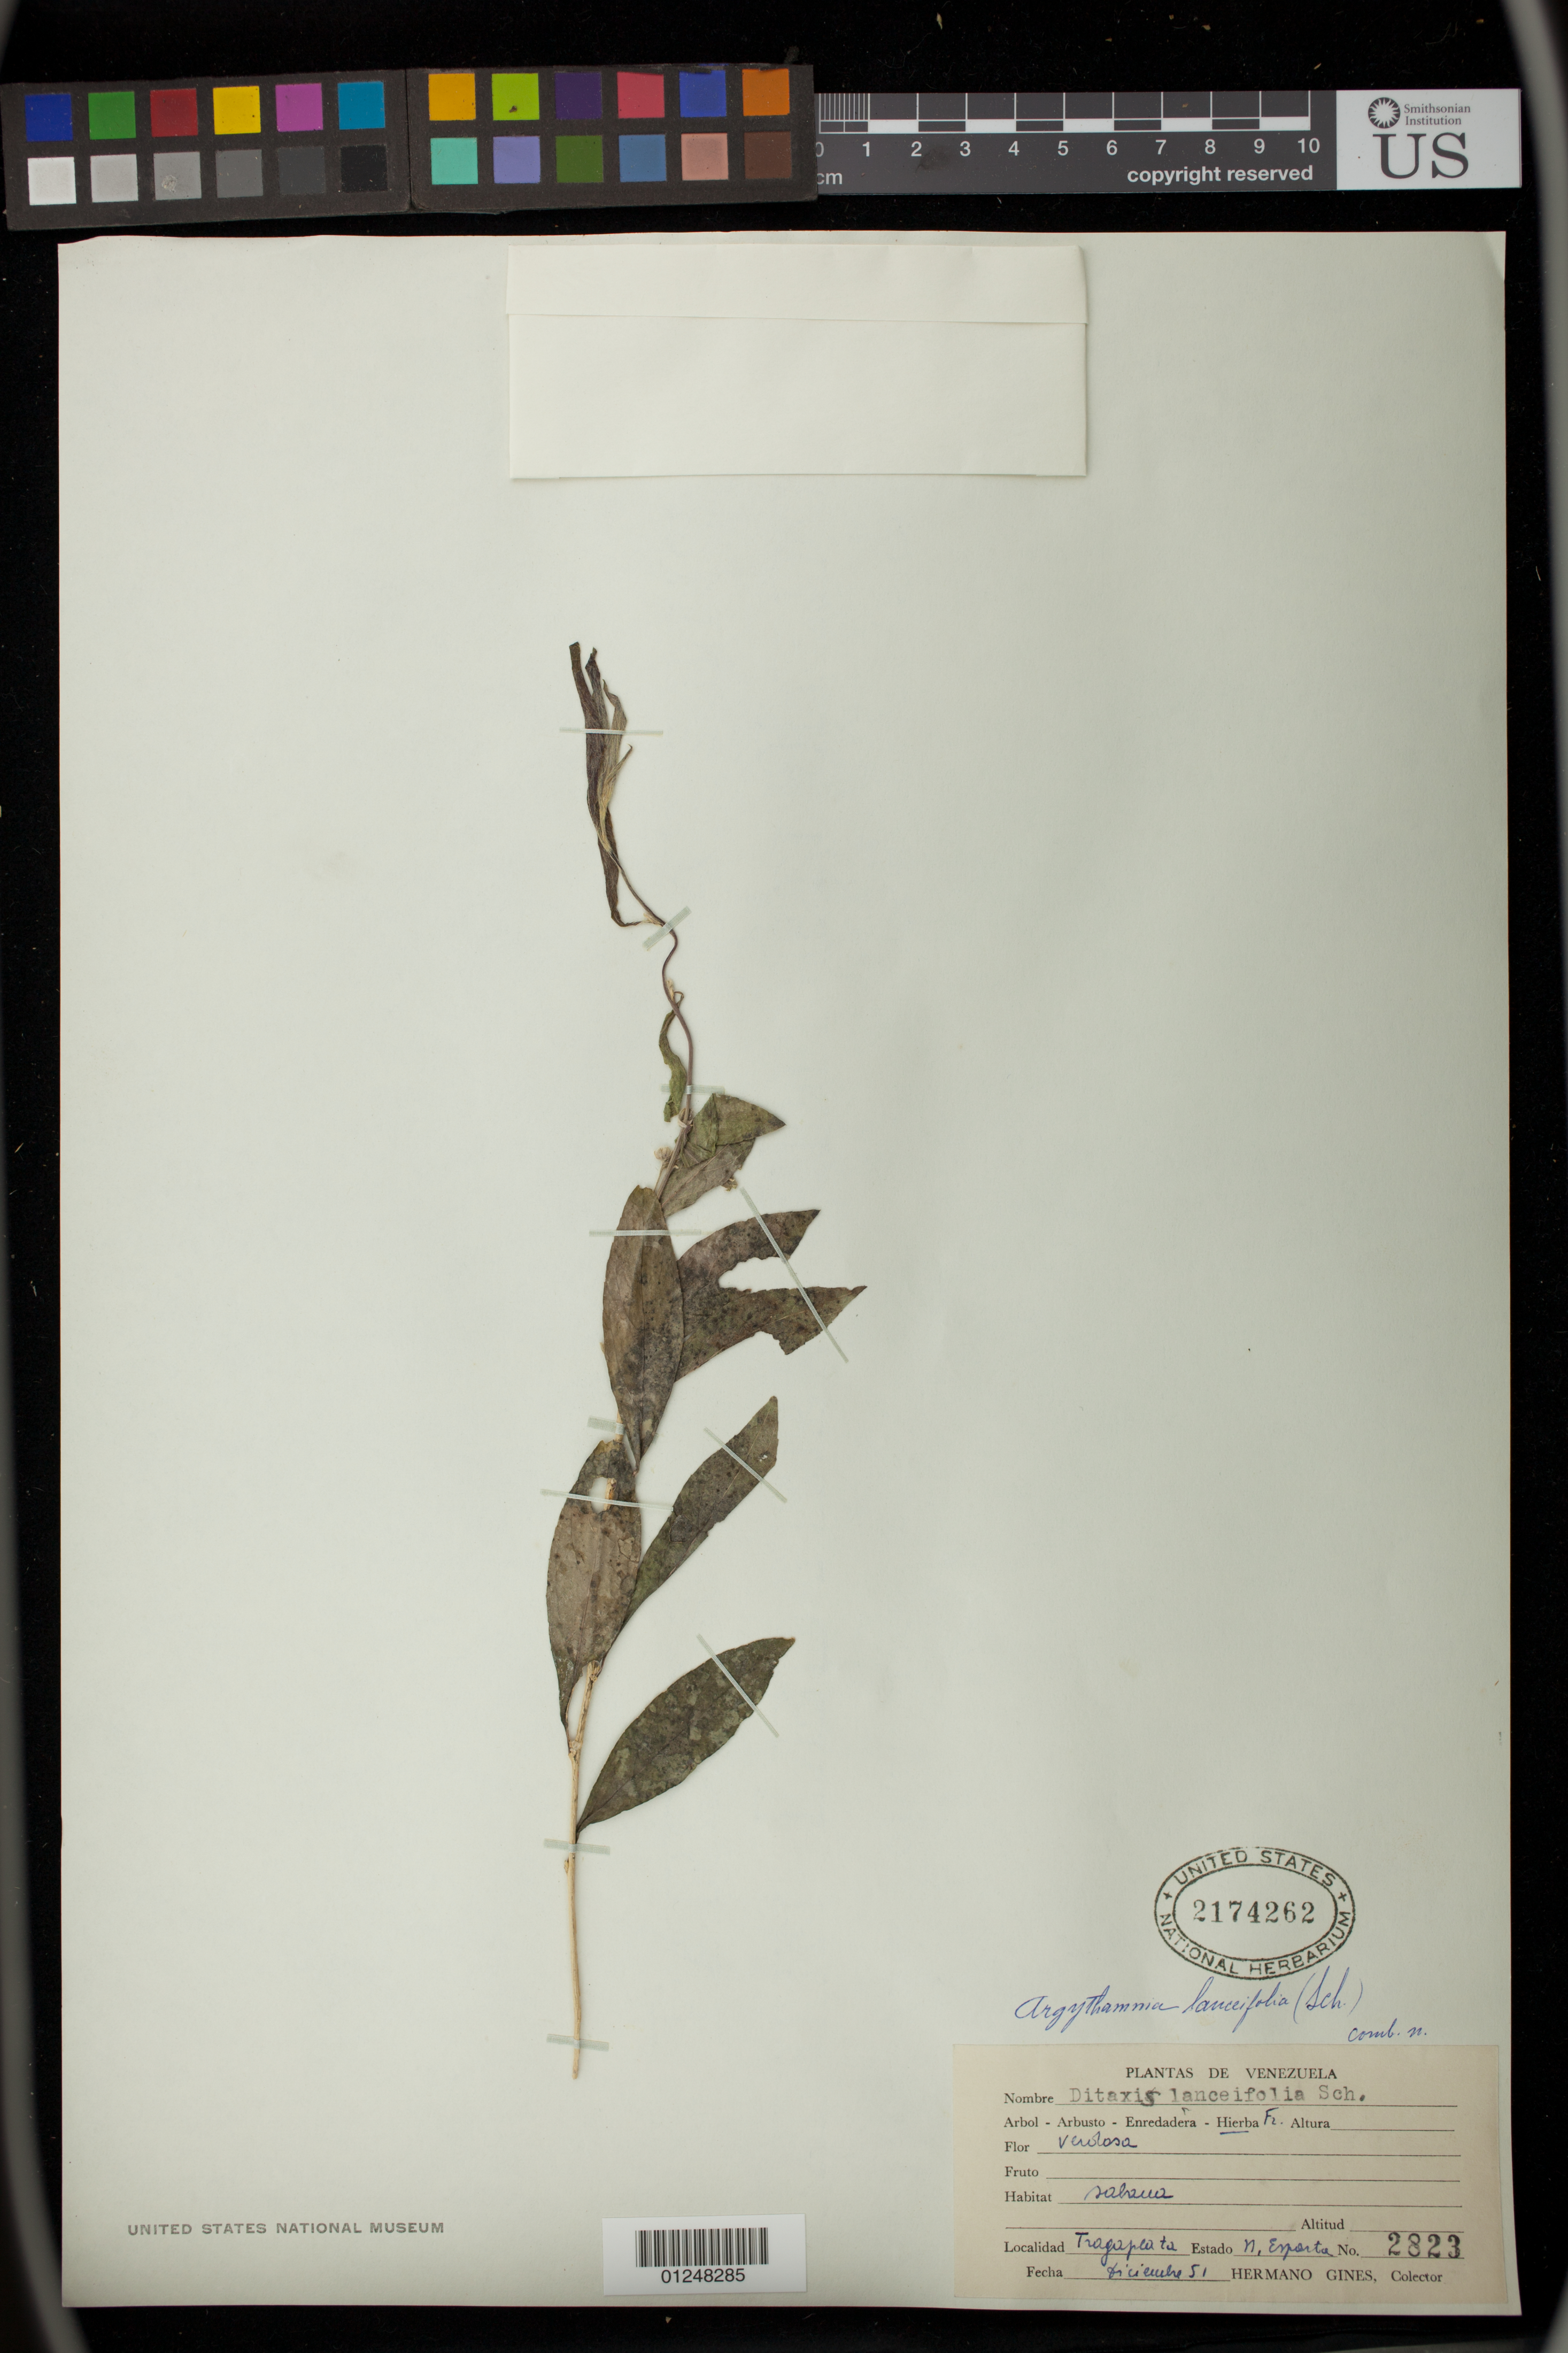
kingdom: Plantae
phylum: Tracheophyta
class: Magnoliopsida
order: Malpighiales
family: Euphorbiaceae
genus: Argythamnia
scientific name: Argythamnia lancifolia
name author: (Schltdl.) Müll. Arg.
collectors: H. Gines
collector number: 2823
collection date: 1951-12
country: Venezuela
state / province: Nueva Esparta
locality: Cerro Tragaplata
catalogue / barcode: US 2174262